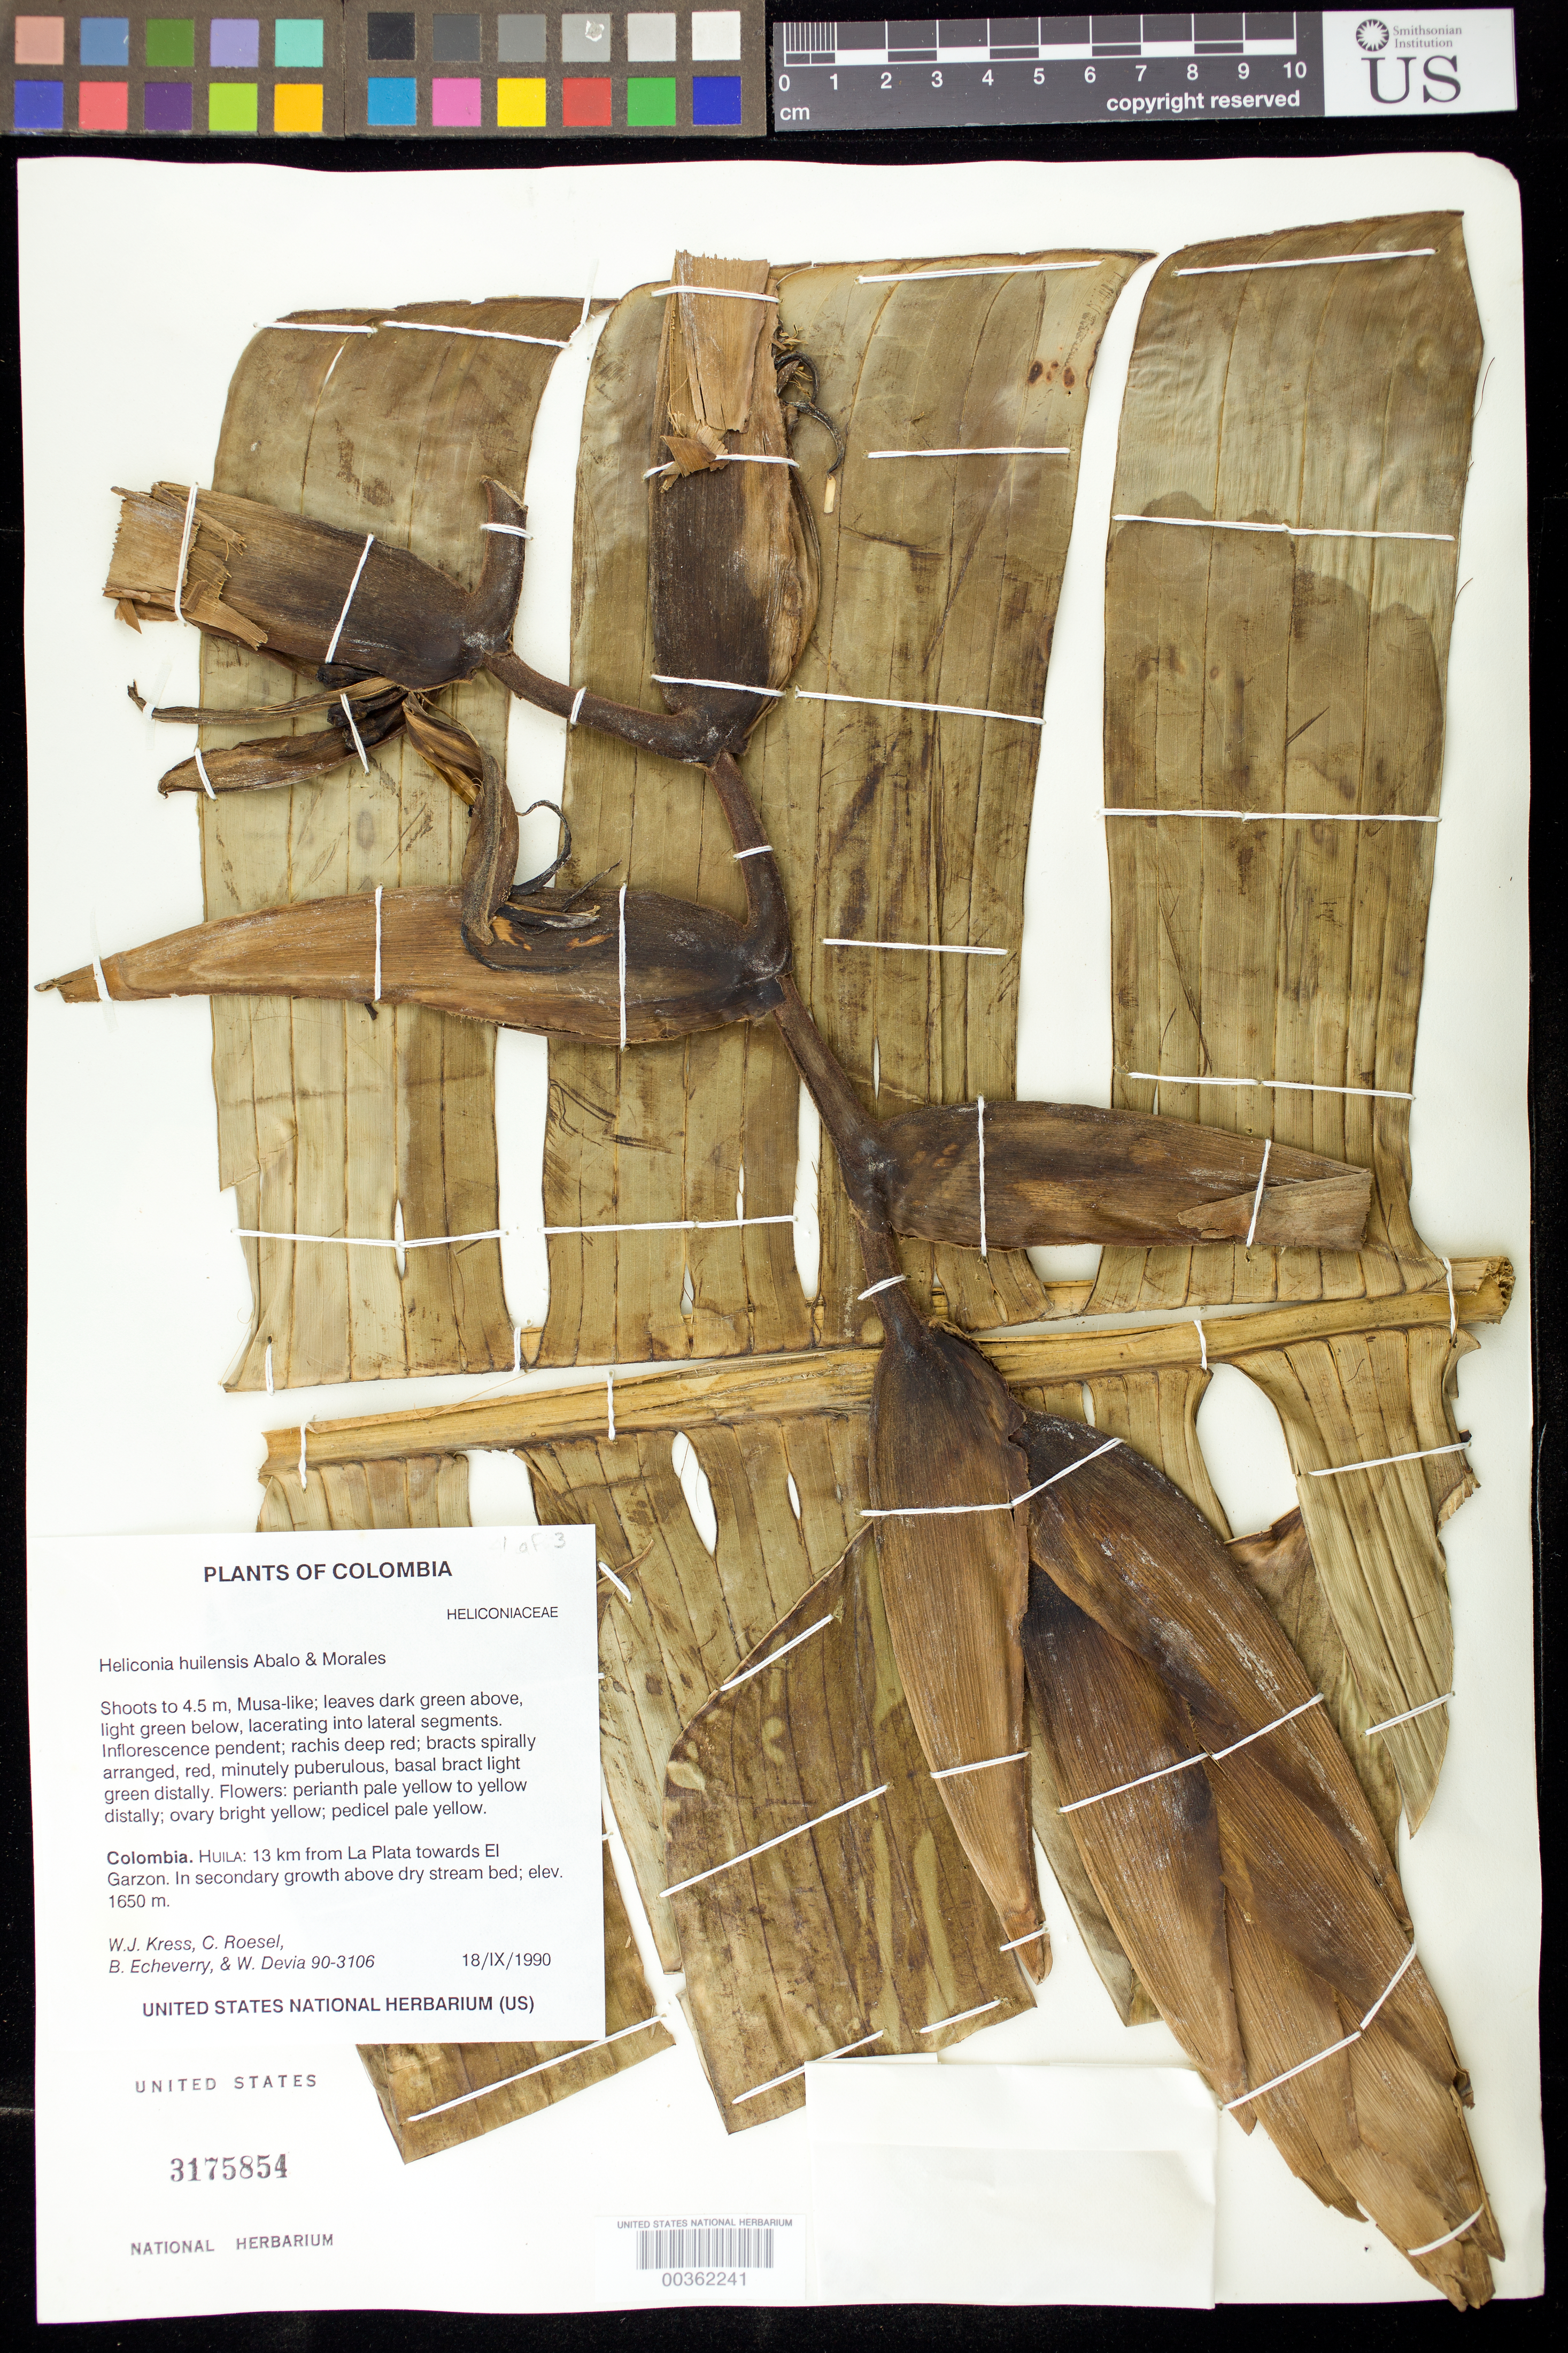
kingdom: Plantae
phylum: Tracheophyta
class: Liliopsida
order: Zingiberales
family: Heliconiaceae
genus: Heliconia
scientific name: Heliconia huilensis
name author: Abalo & G. Morales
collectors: W. J. Kress, C. S. Roesel, B. Echeverry & W. Devia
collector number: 90-3106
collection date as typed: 18 Sep 1990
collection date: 1990-09-18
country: Colombia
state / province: Huila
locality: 13 km from la Plata towards el Garzon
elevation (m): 1650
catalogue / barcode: US 3175854